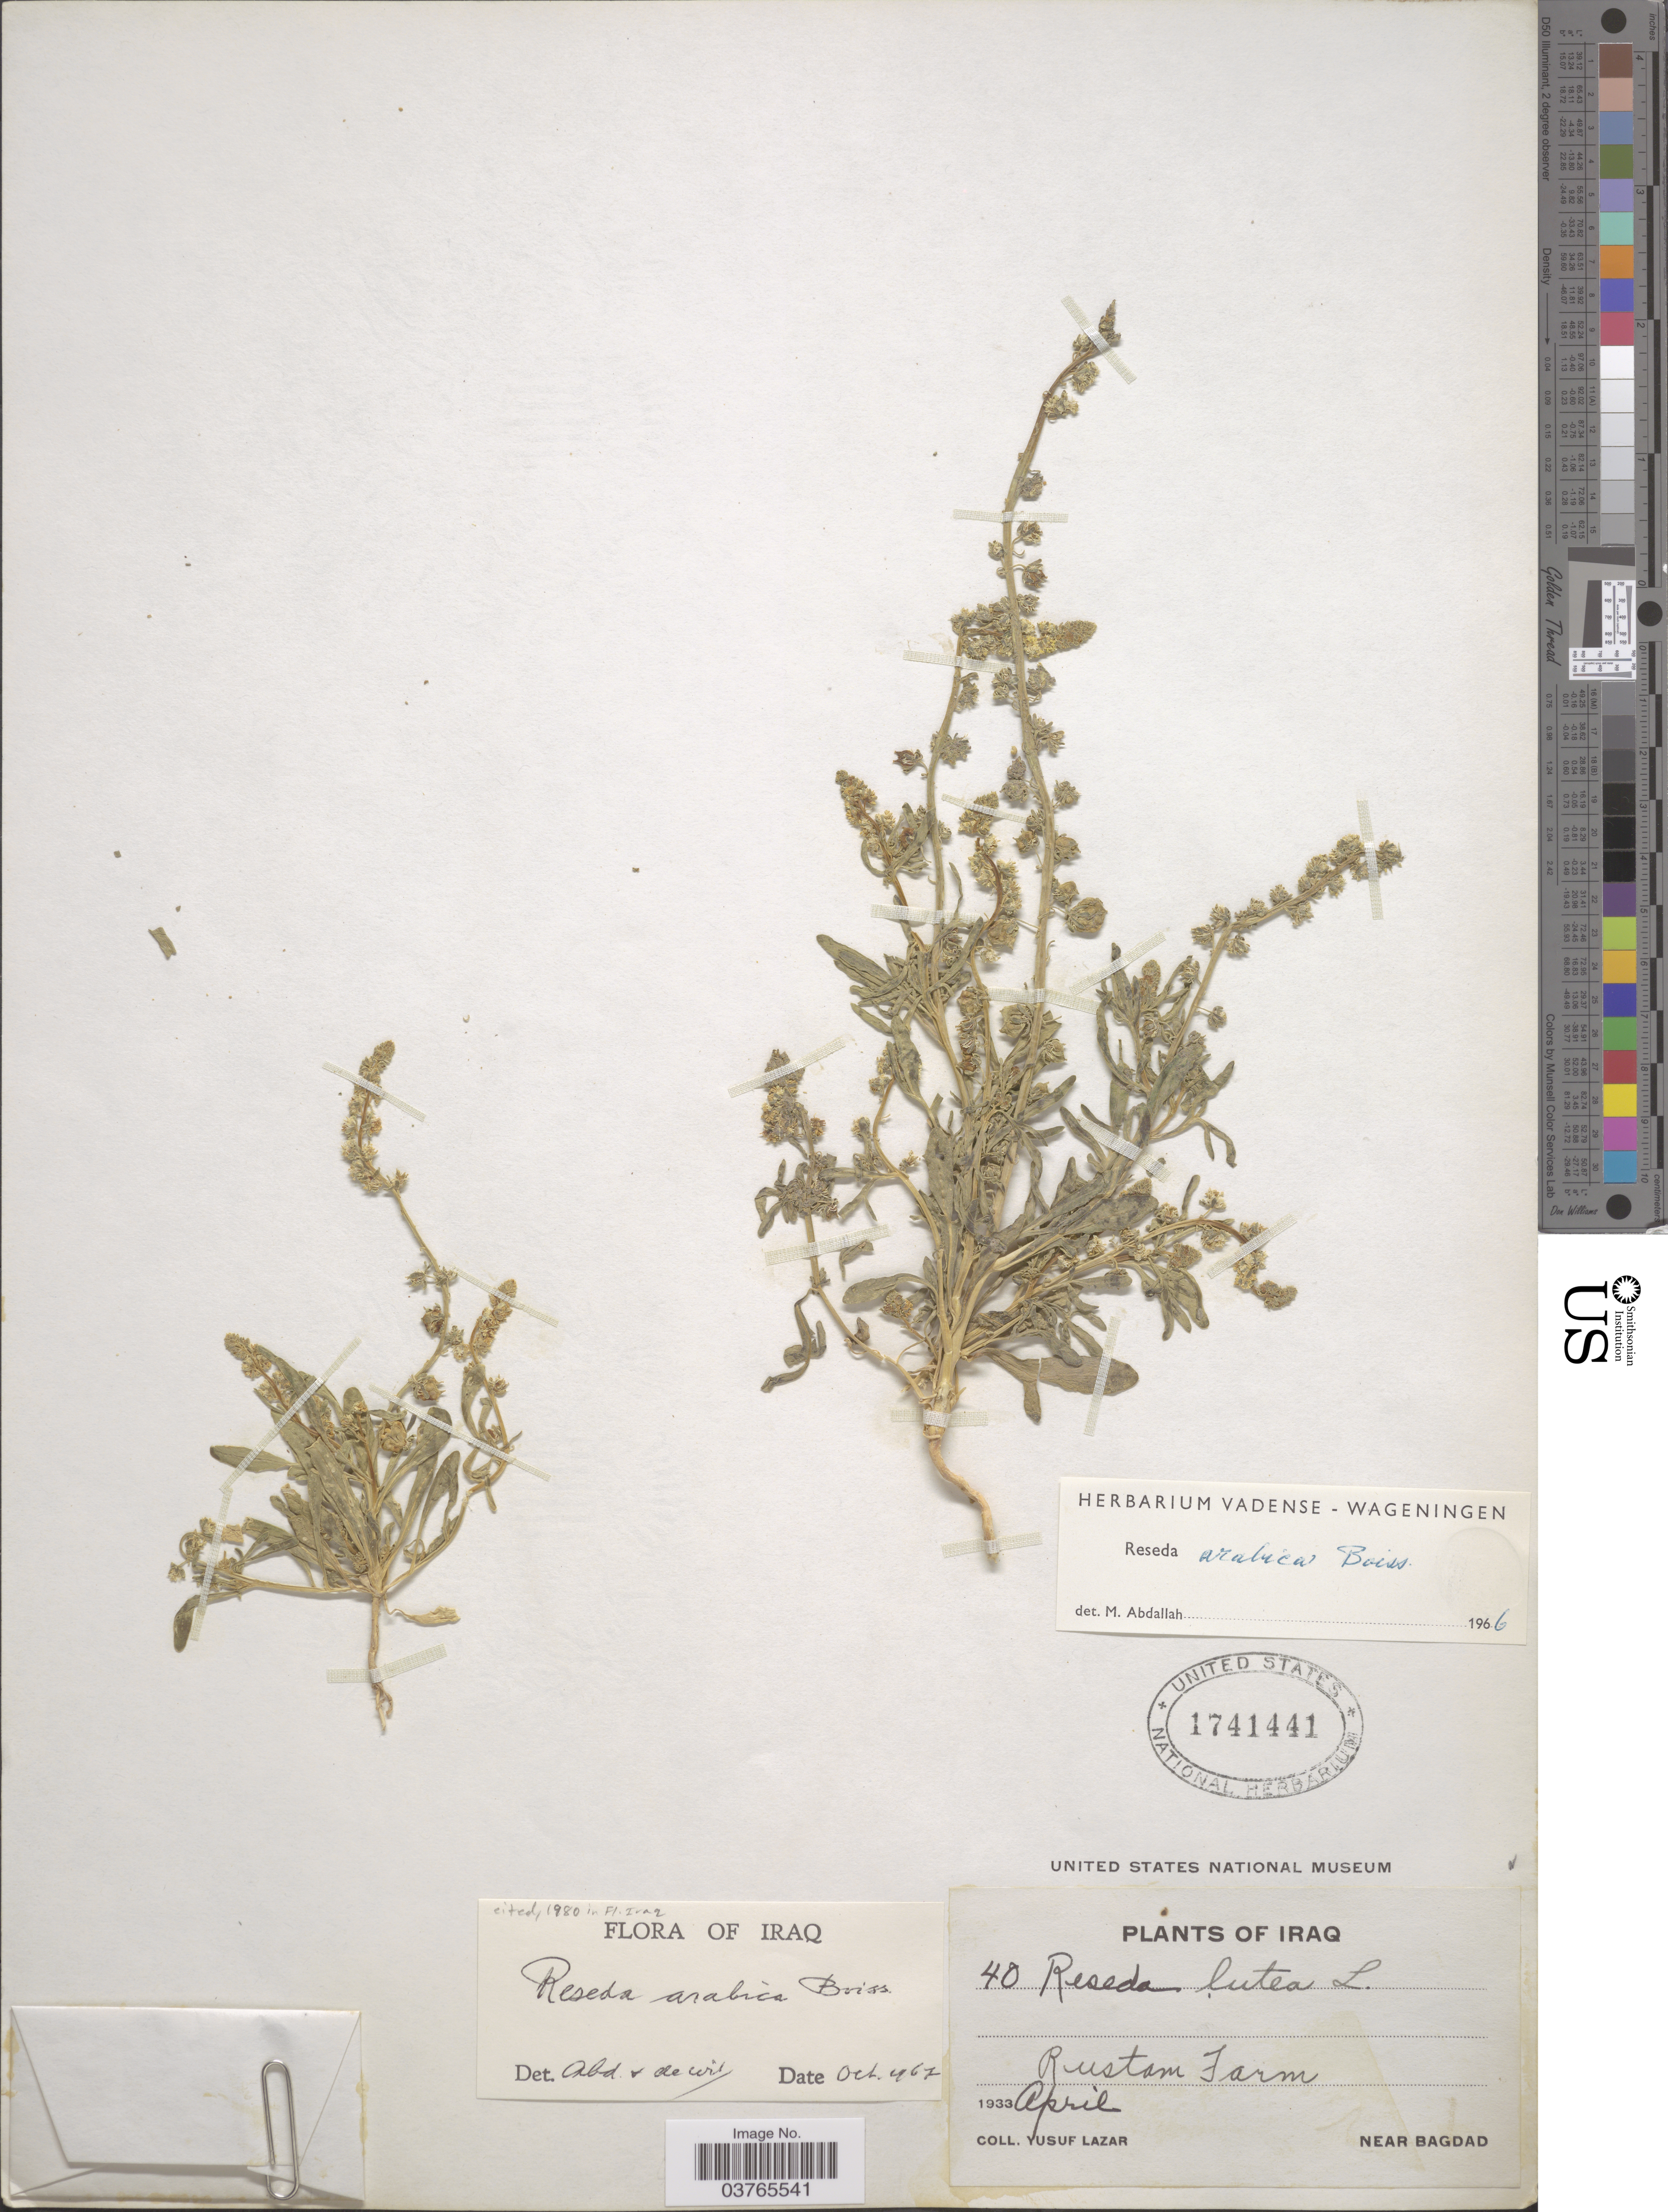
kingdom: Plantae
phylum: Tracheophyta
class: Magnoliopsida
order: Brassicales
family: Resedaceae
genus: Reseda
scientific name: Reseda arabica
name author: Boiss.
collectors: Y. Lazar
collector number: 40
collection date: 1933-04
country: Iraq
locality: Rustam Farm. Near Bagdad.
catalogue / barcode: US 1741441